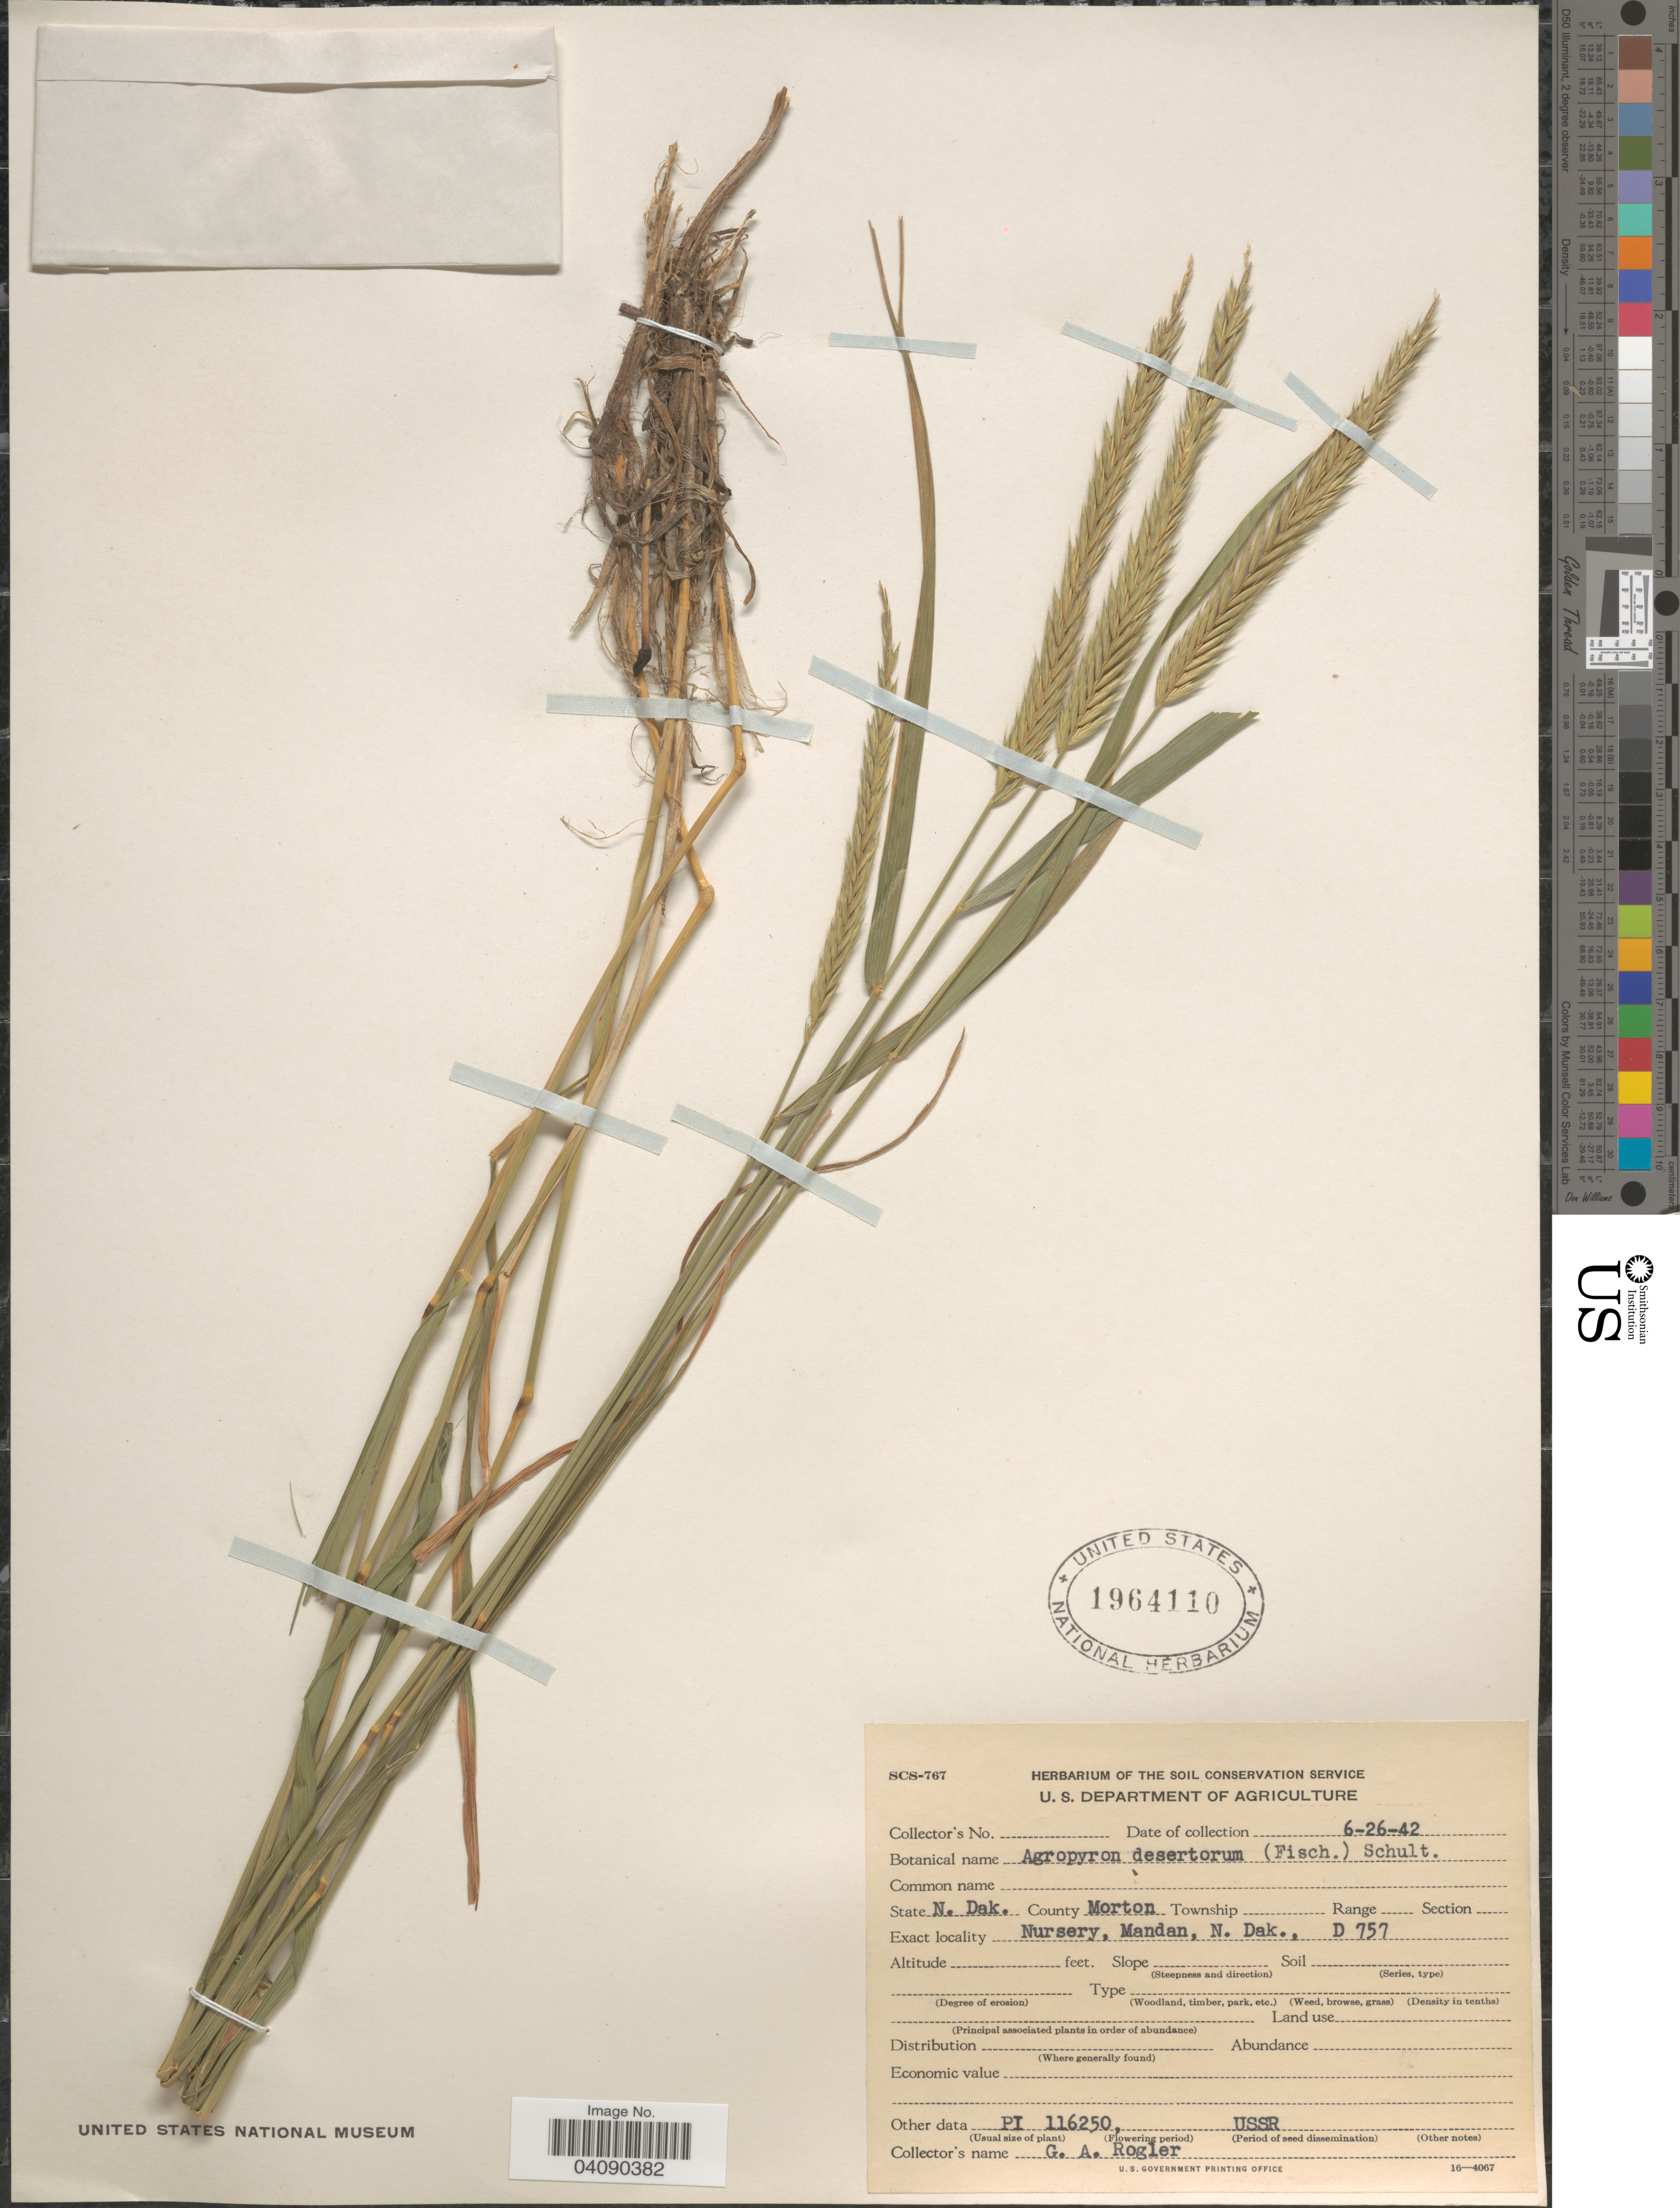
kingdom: Plantae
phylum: Tracheophyta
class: Liliopsida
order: Poales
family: Poaceae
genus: Agropyron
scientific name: Agropyron desertorum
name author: (Fisch. ex Link) Schult.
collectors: G. Rogler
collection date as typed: Transcribed d/m/y: 26/6/42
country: United States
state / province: North Dakota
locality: County Morton. Nursery, Mandan, N. Dak., D 757.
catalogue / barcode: US 1964110